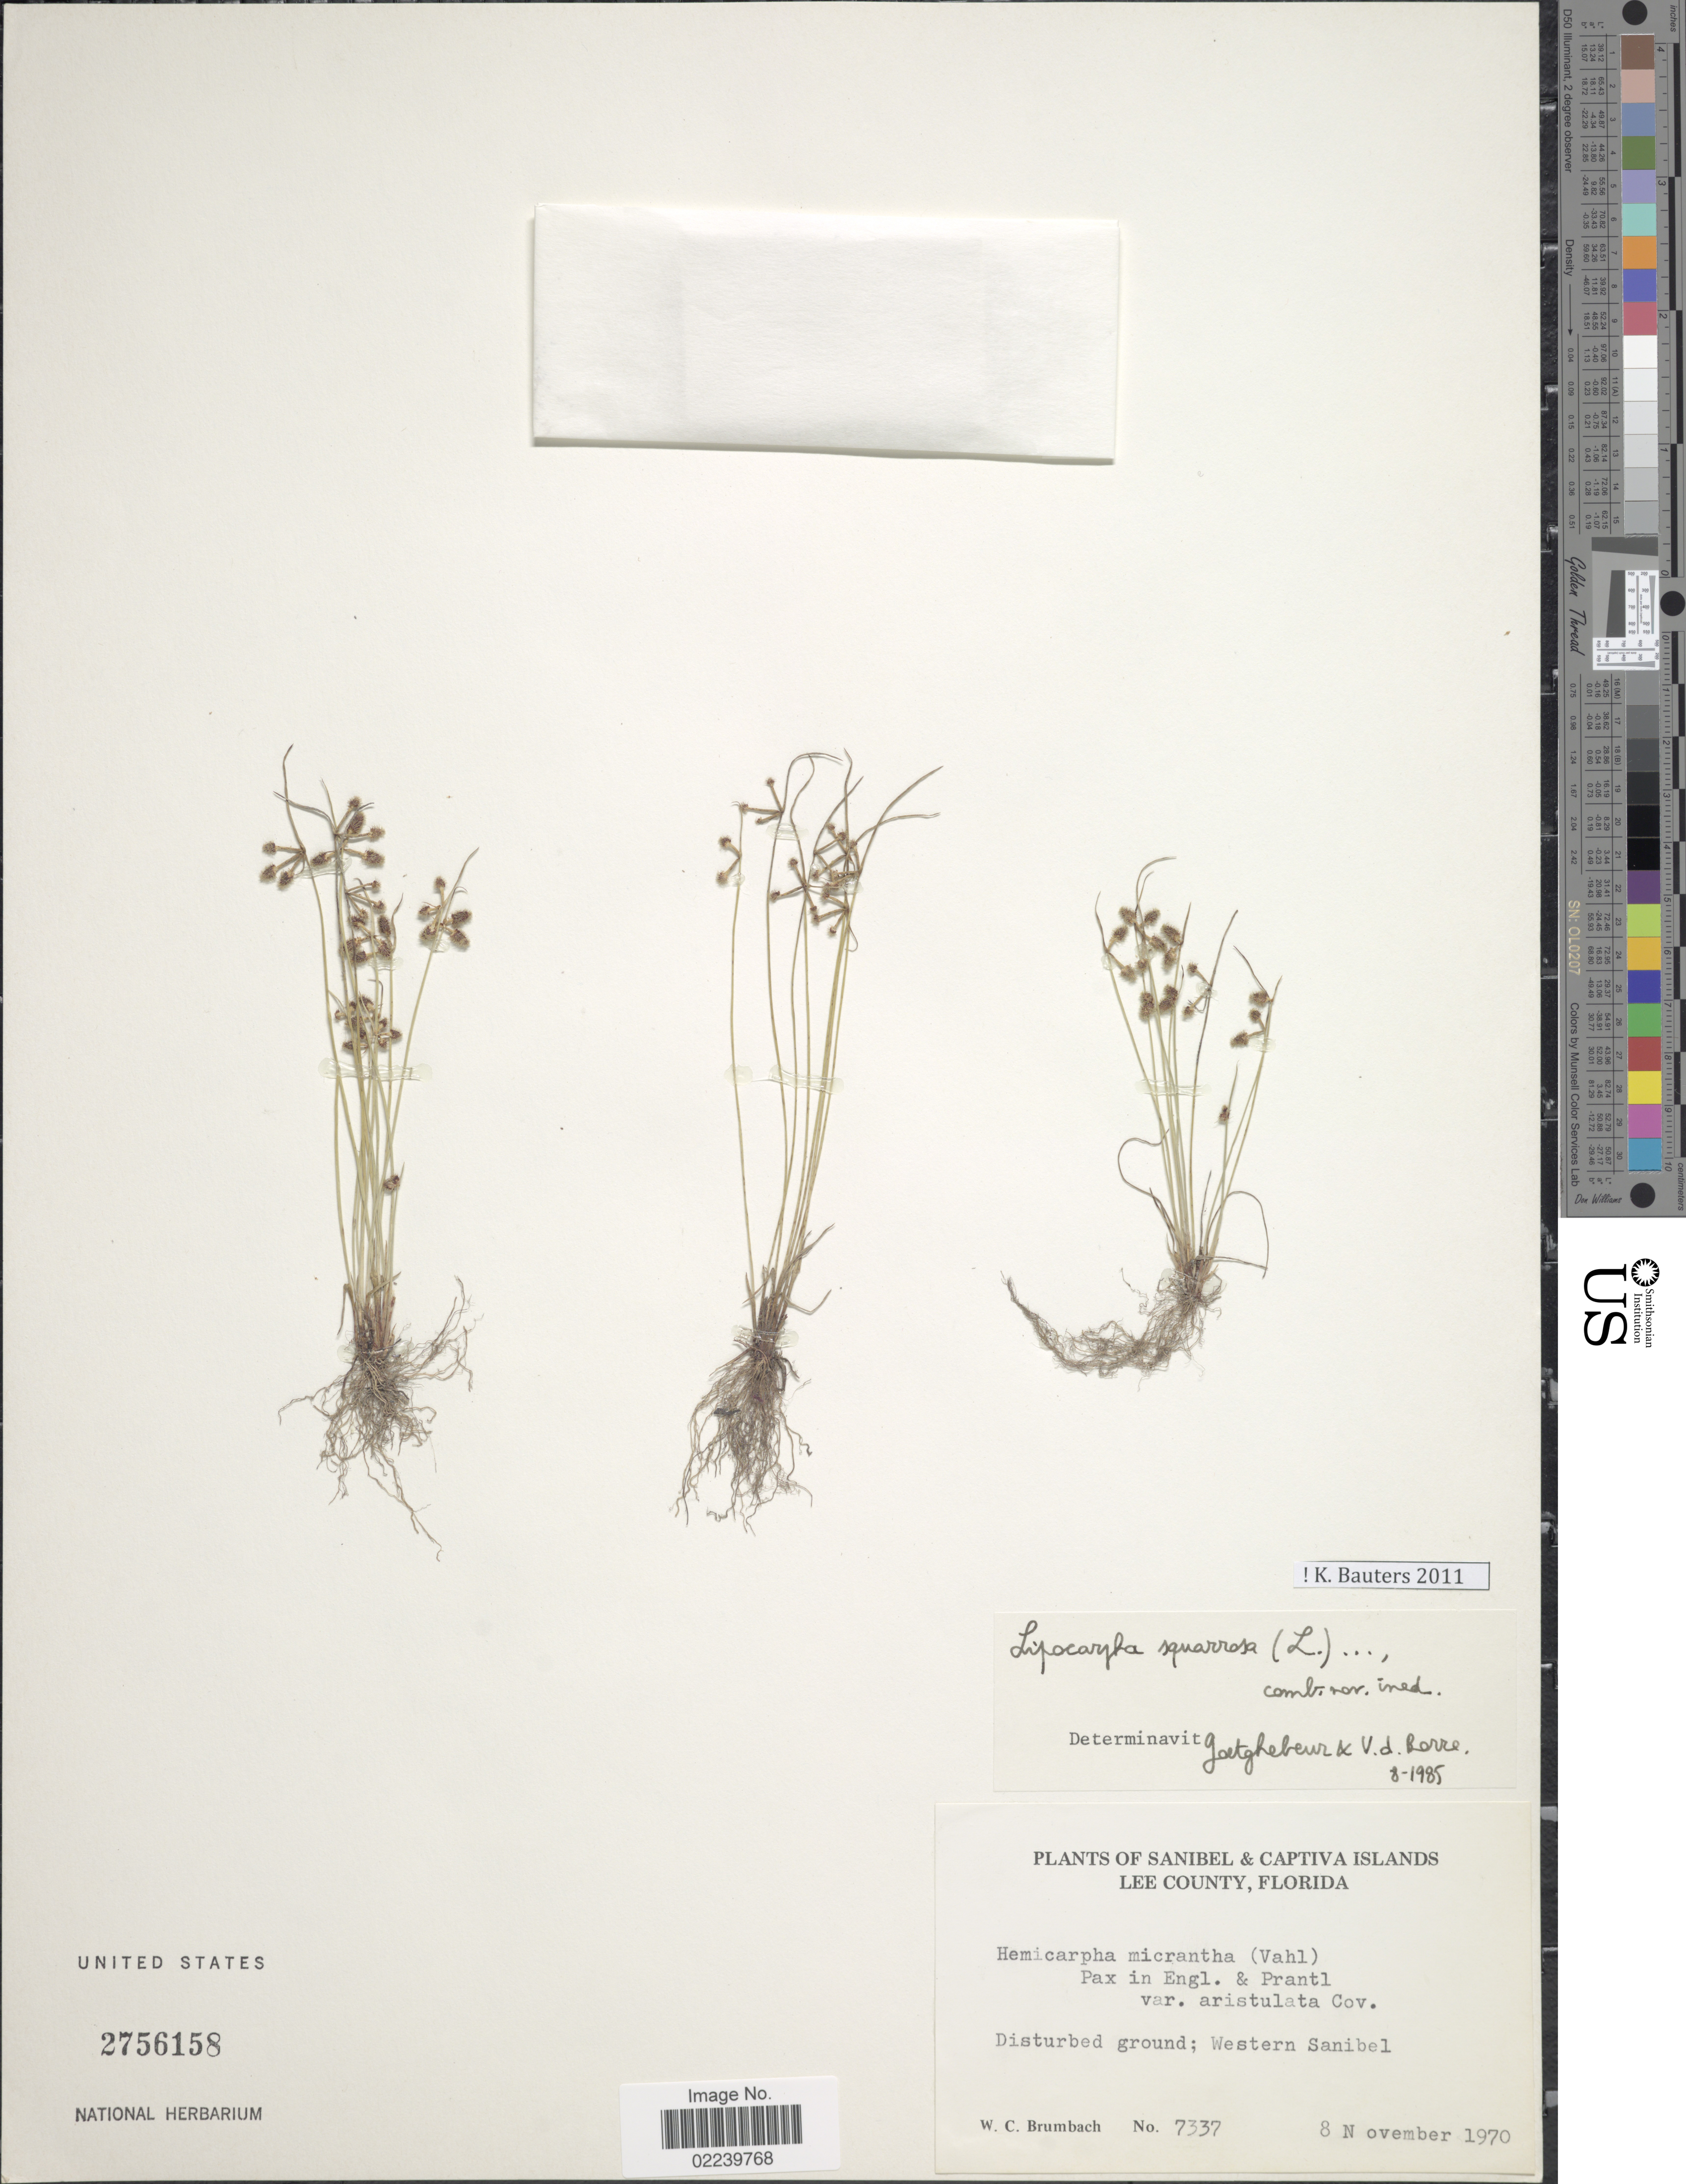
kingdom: Plantae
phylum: Tracheophyta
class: Liliopsida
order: Poales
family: Cyperaceae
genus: Cyperus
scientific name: Cyperus neochinensis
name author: (Tang & F.T. Wang) Bauters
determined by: Strong, M. T., (US), Smithsonian Institution - National Museum of Natural History (UNITED STATES)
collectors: W. C. Brumbach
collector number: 7337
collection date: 1970-11-08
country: United States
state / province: Florida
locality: Sanibel, Capitiva Islands, Lee County, Florida, Western Sanibel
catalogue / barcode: US 2756158